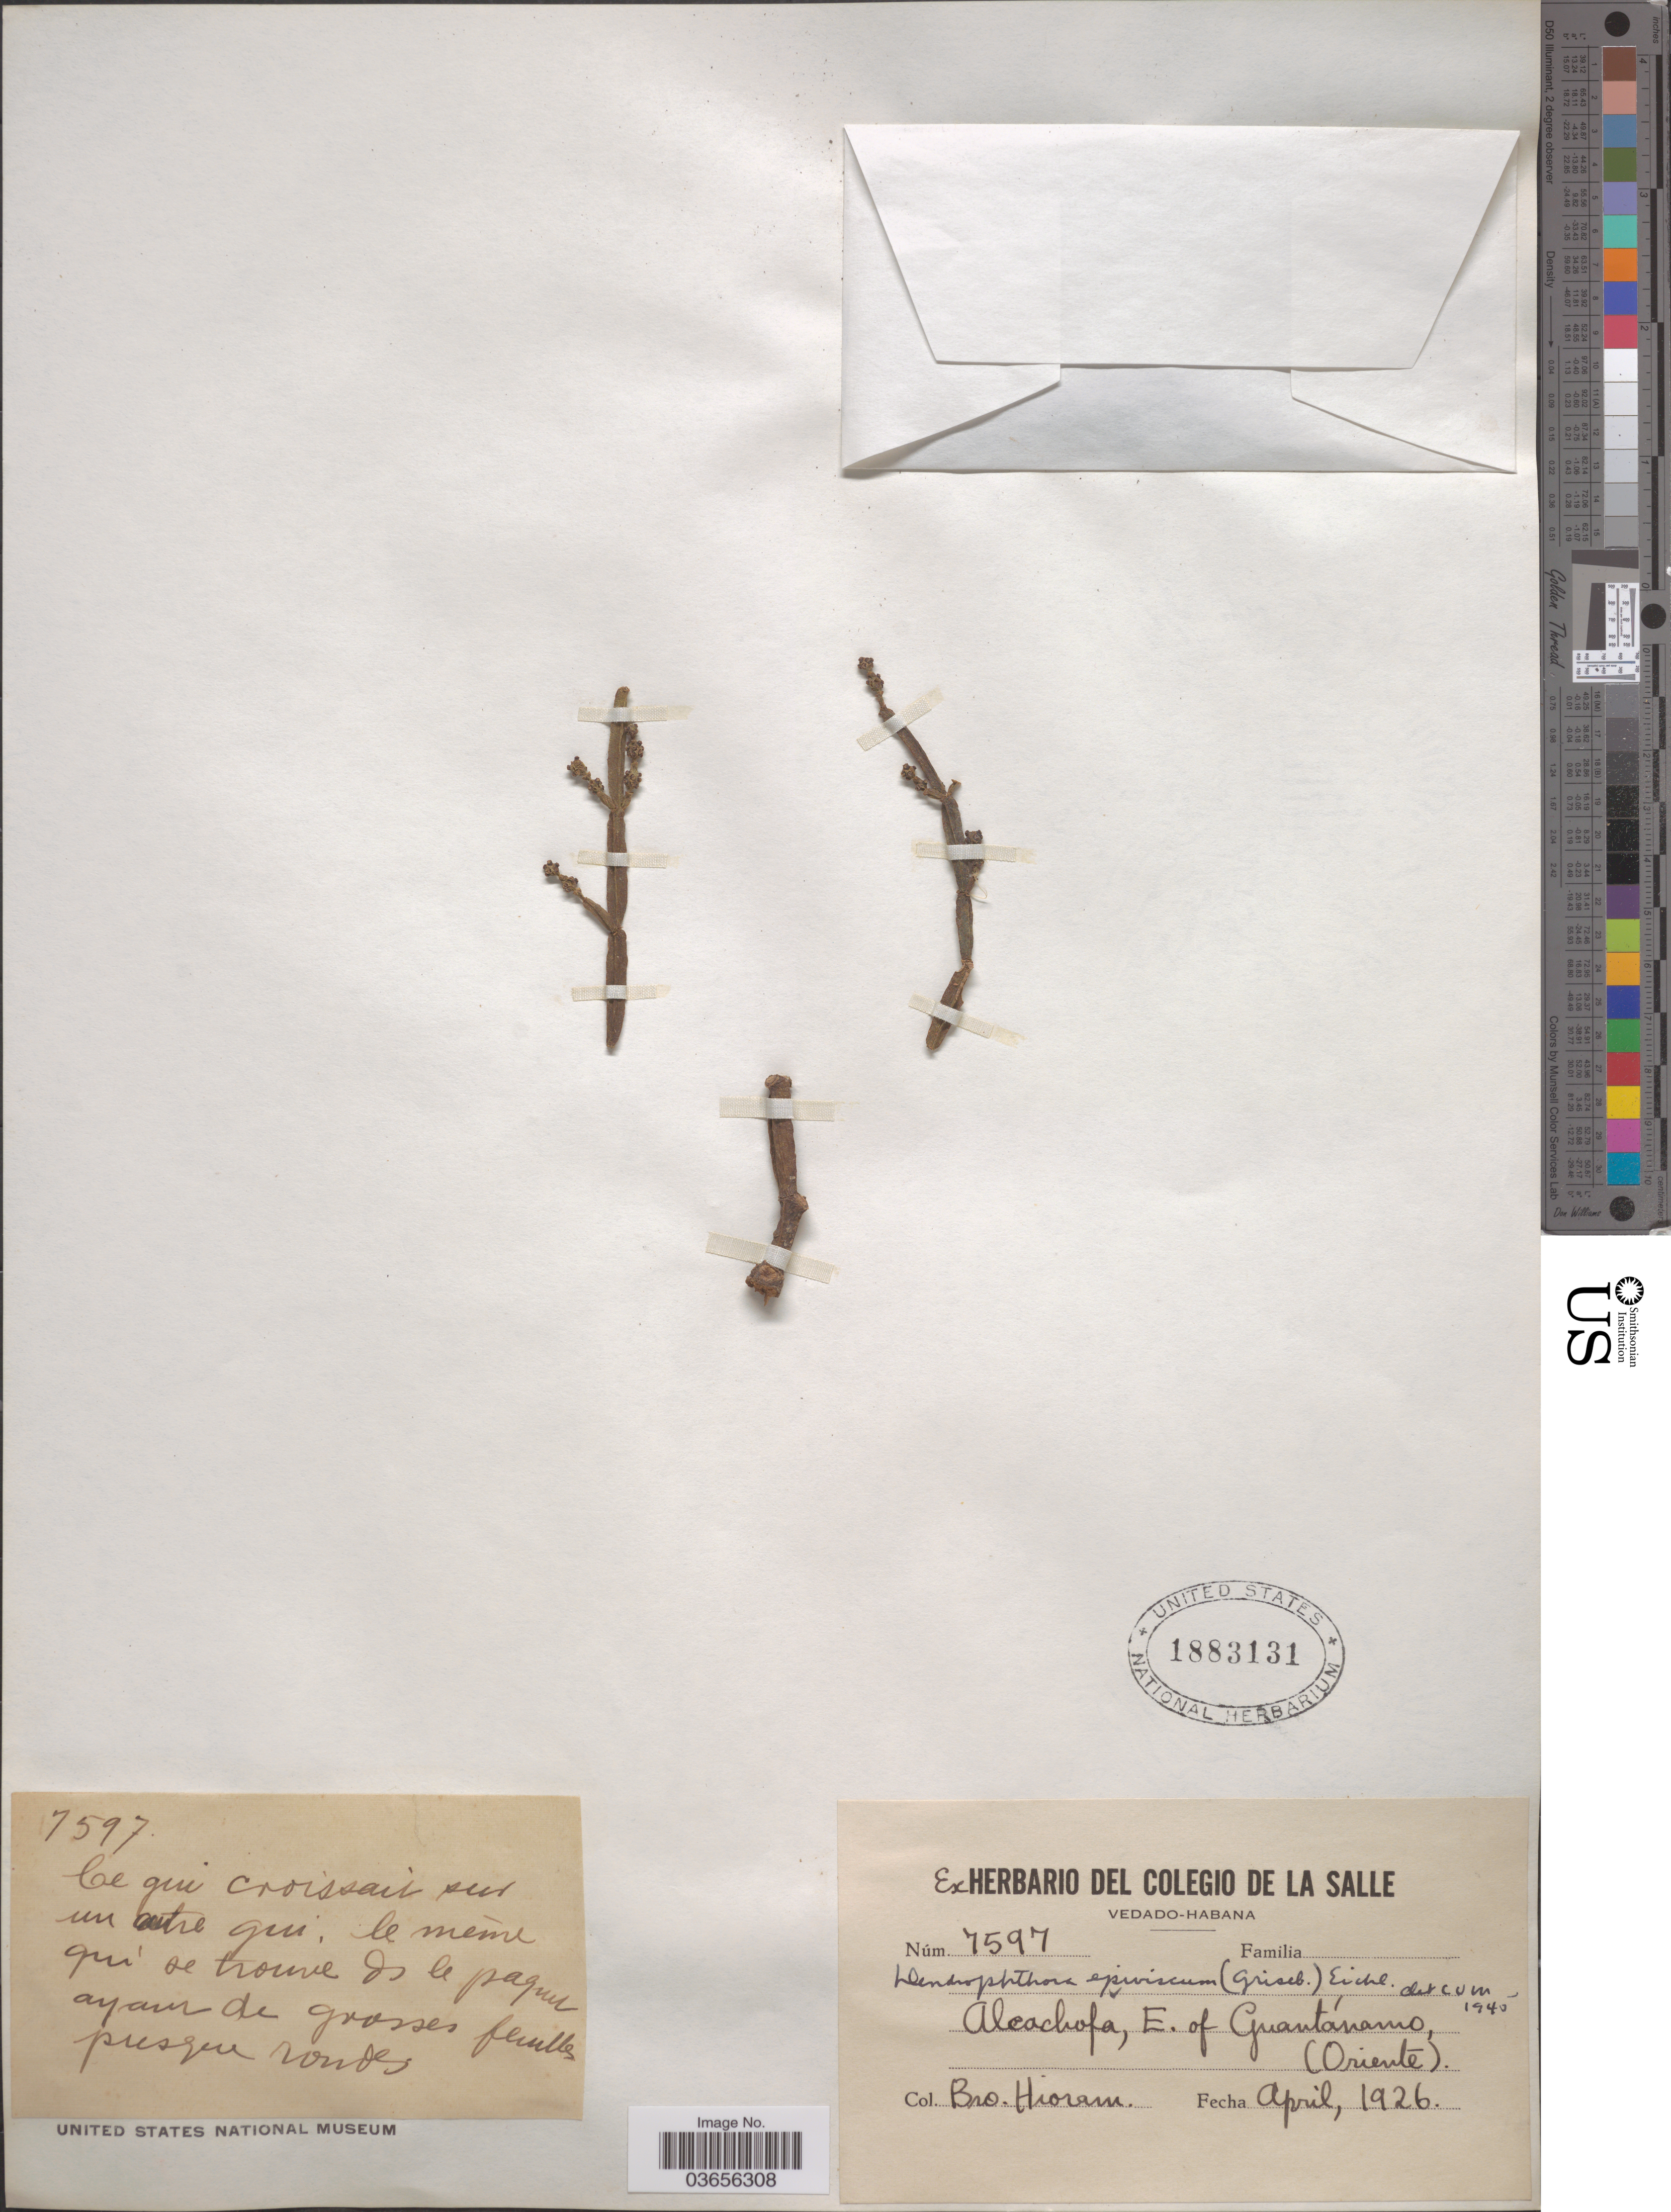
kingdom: Plantae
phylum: Tracheophyta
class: Magnoliopsida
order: Santalales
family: Viscaceae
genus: Dendrophthora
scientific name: Dendrophthora epiviscum var. platyphylla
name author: (Griseb.) Eichler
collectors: Bro. Hioram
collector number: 7597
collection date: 1926-04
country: Cuba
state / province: Oriente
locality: Alcachofa, E. of Guantánamo.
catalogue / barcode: US 1883131